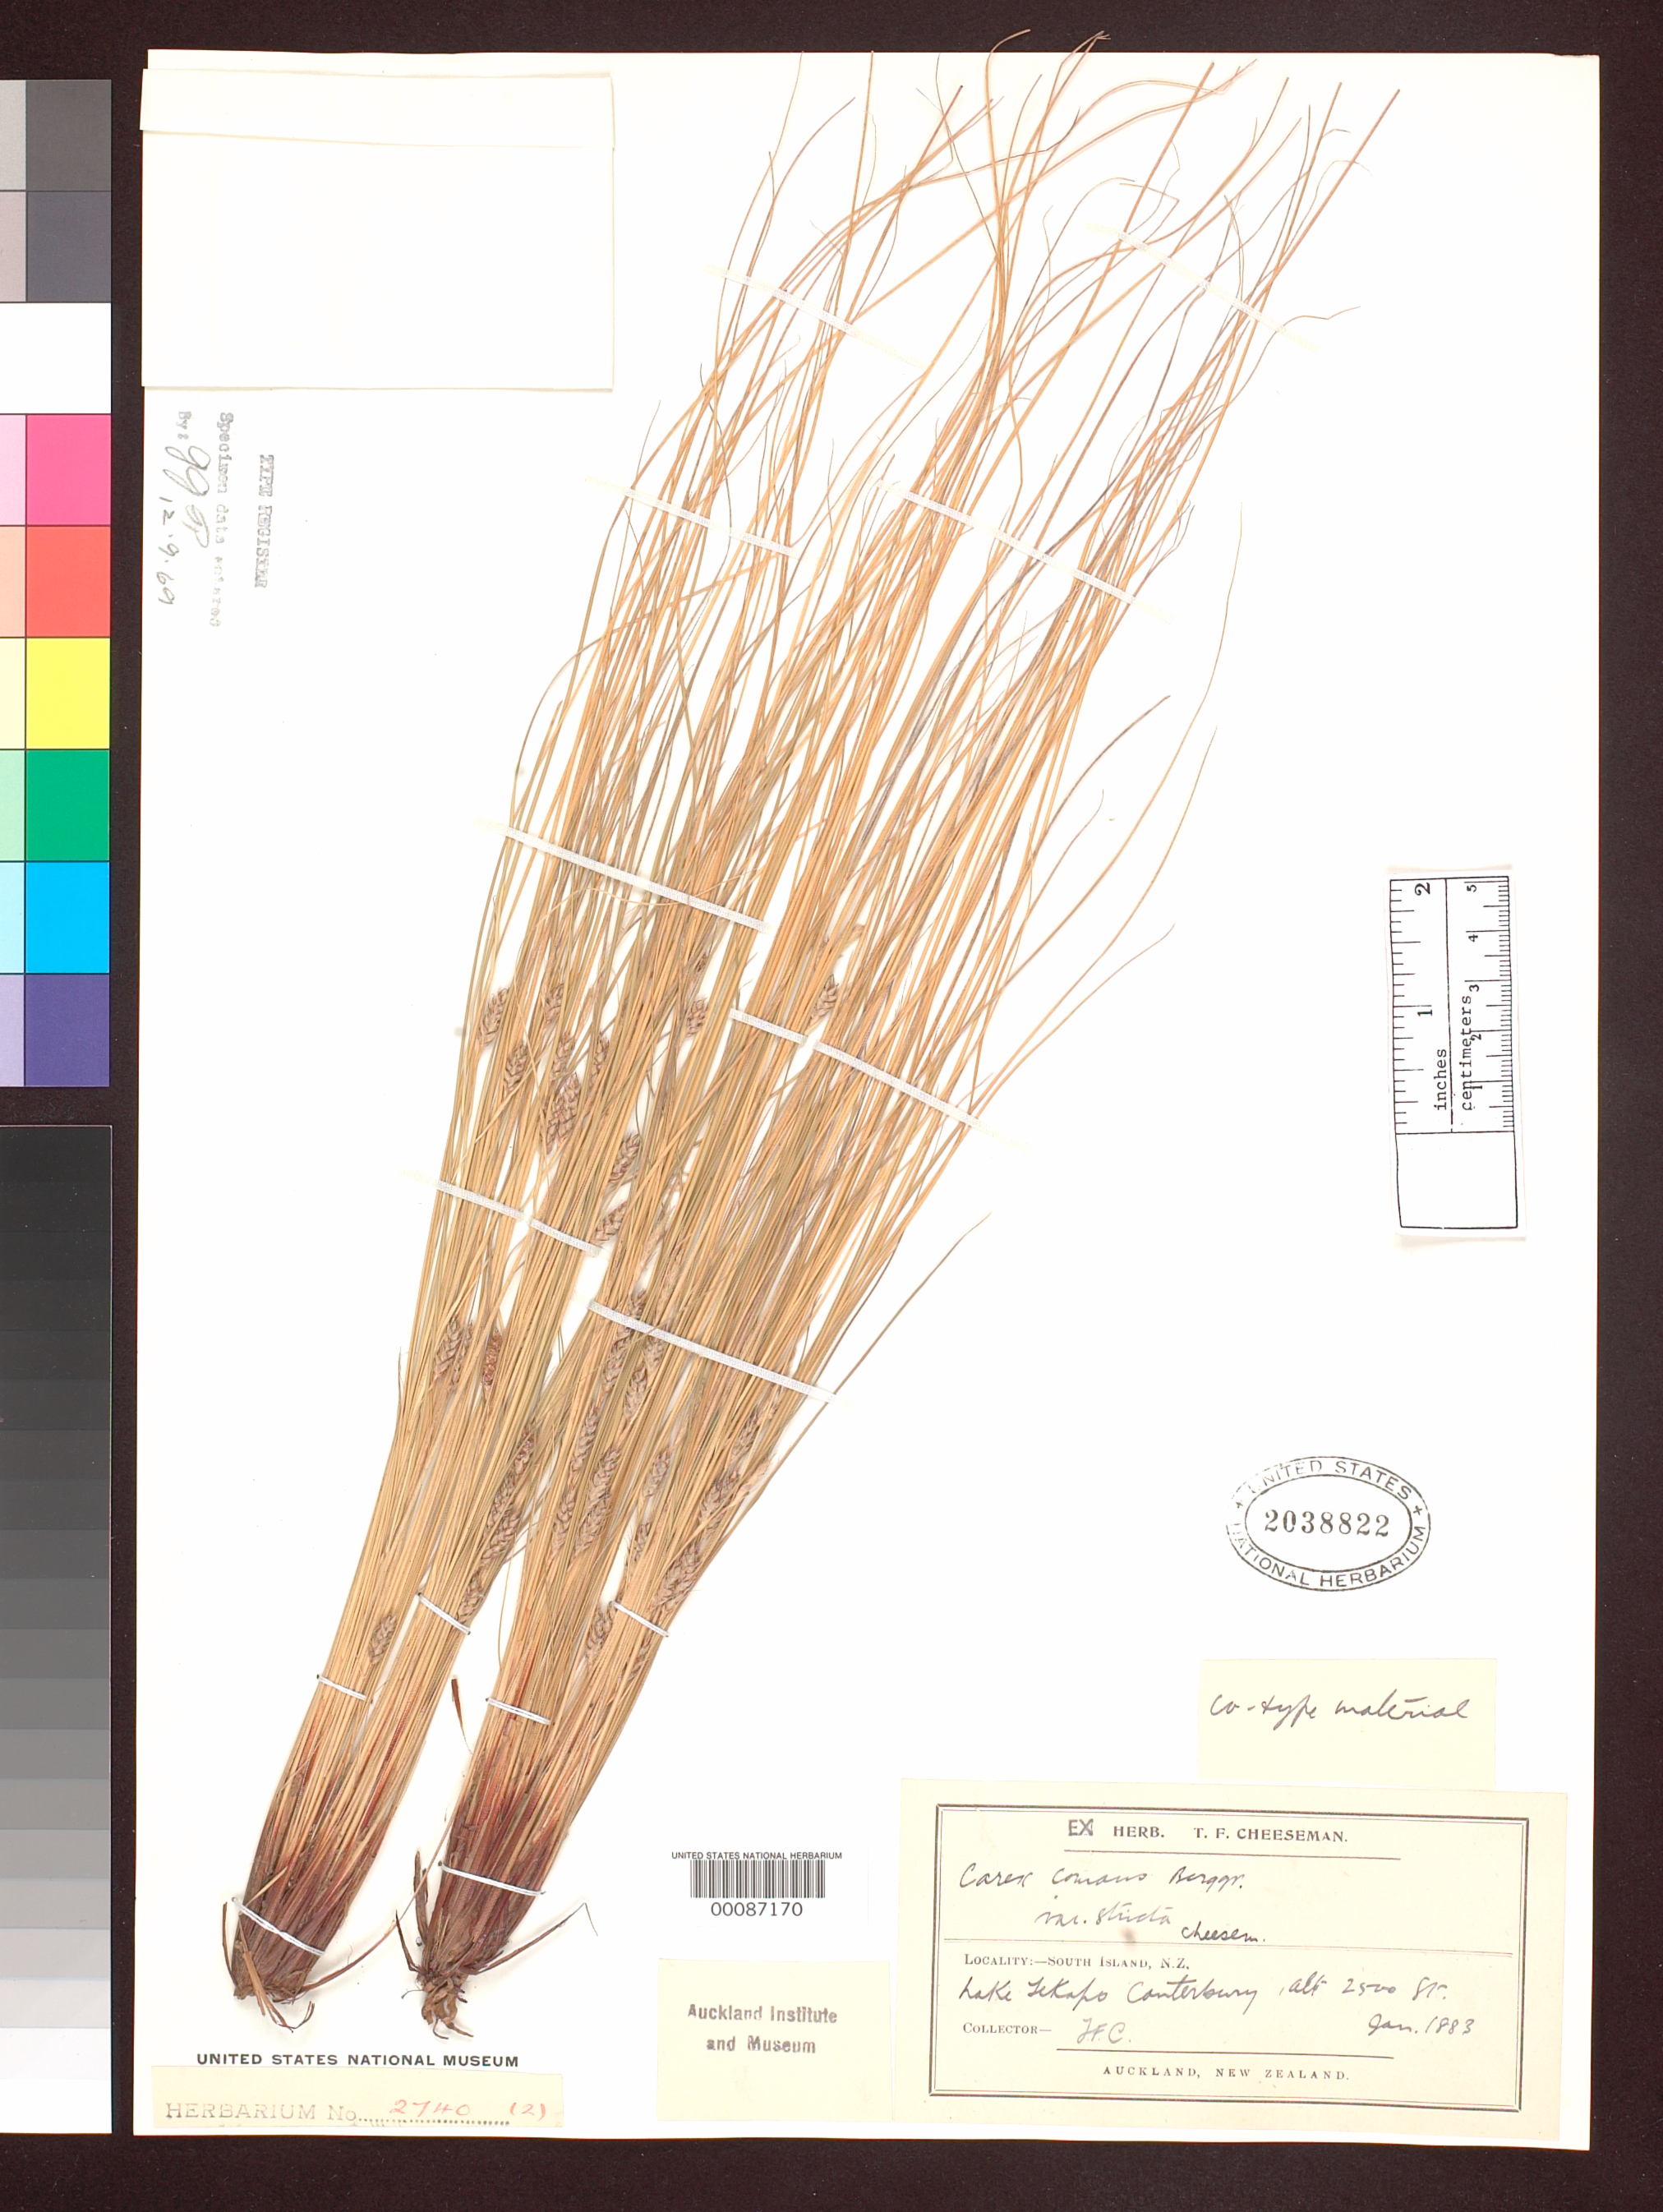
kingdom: Plantae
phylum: Tracheophyta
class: Liliopsida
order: Poales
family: Cyperaceae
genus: Carex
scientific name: Carex comans var. stricta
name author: Cheeseman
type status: Type Collection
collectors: T. F. Cheeseman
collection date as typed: Jan 1883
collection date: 1883-01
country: New Zealand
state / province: Canterbury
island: South Island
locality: Lake Tekapo.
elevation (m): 762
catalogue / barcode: US 2038822